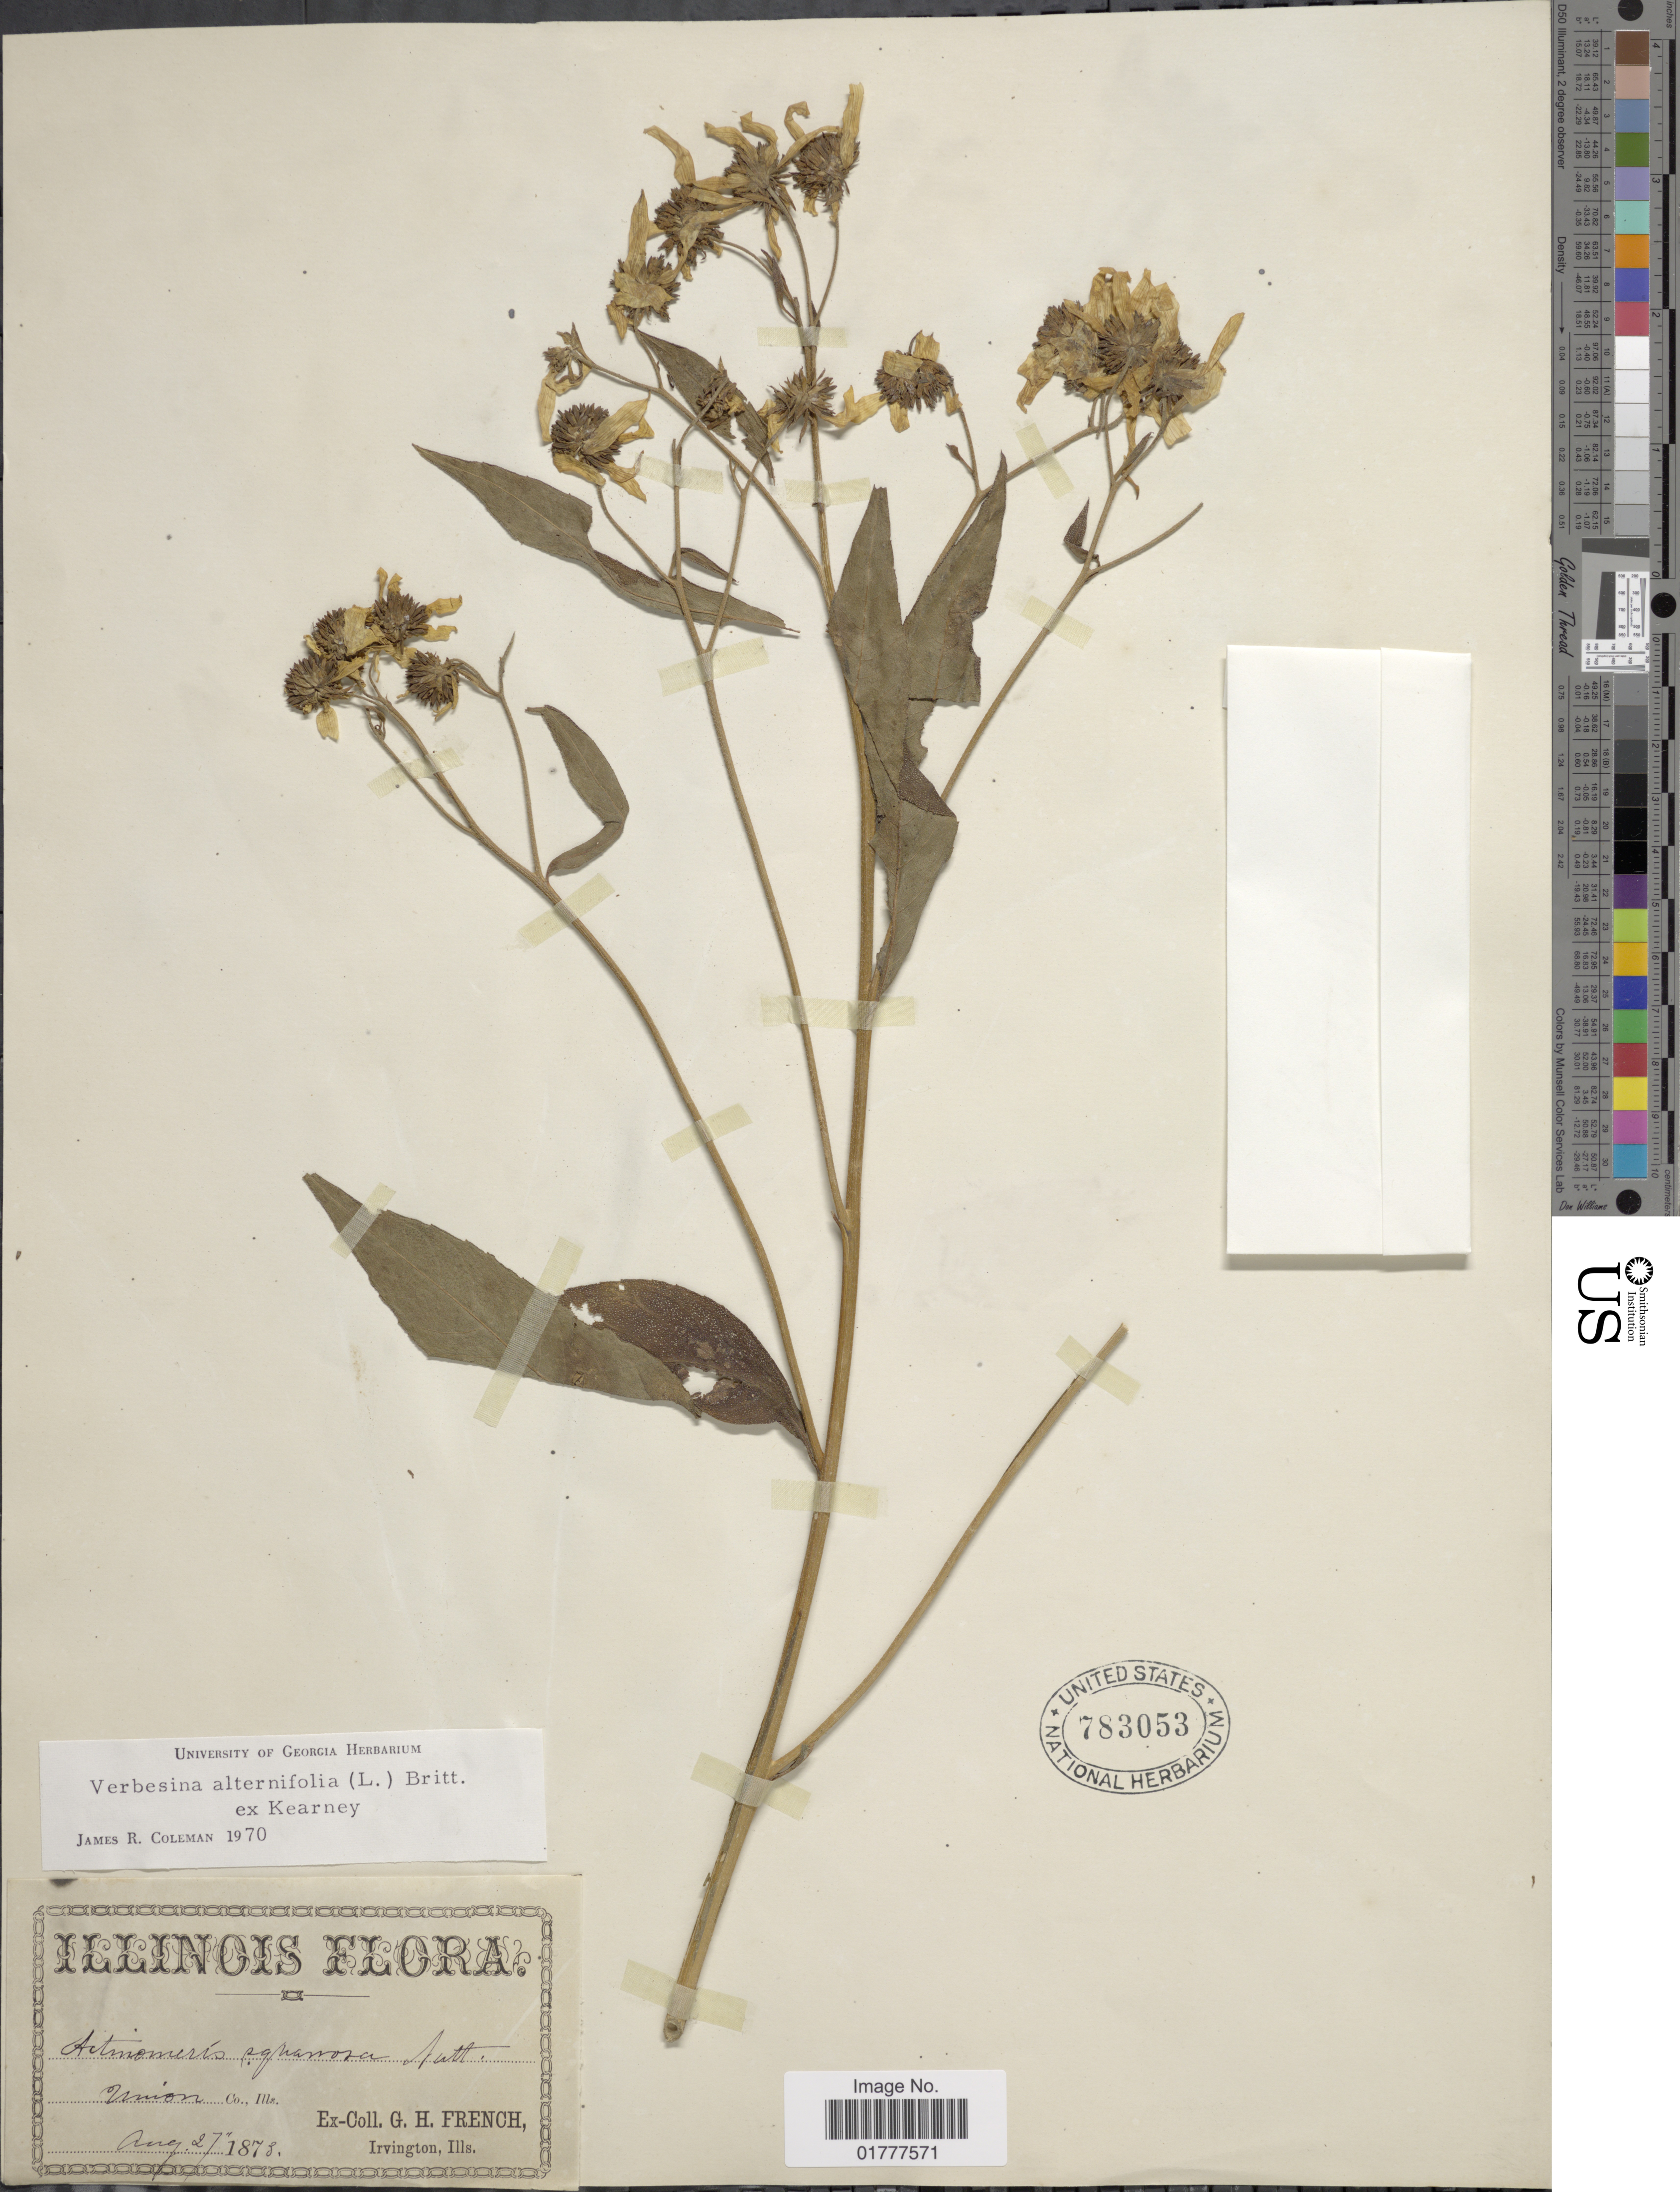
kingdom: Plantae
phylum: Tracheophyta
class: Magnoliopsida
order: Asterales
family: Asteraceae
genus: Actinomeris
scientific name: Actinomeris alternifolia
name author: (L.) DC.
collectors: G. H. French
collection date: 1873-08-27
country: United States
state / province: Illinois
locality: Illinois, Union Co., Ill.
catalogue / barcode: US 783053